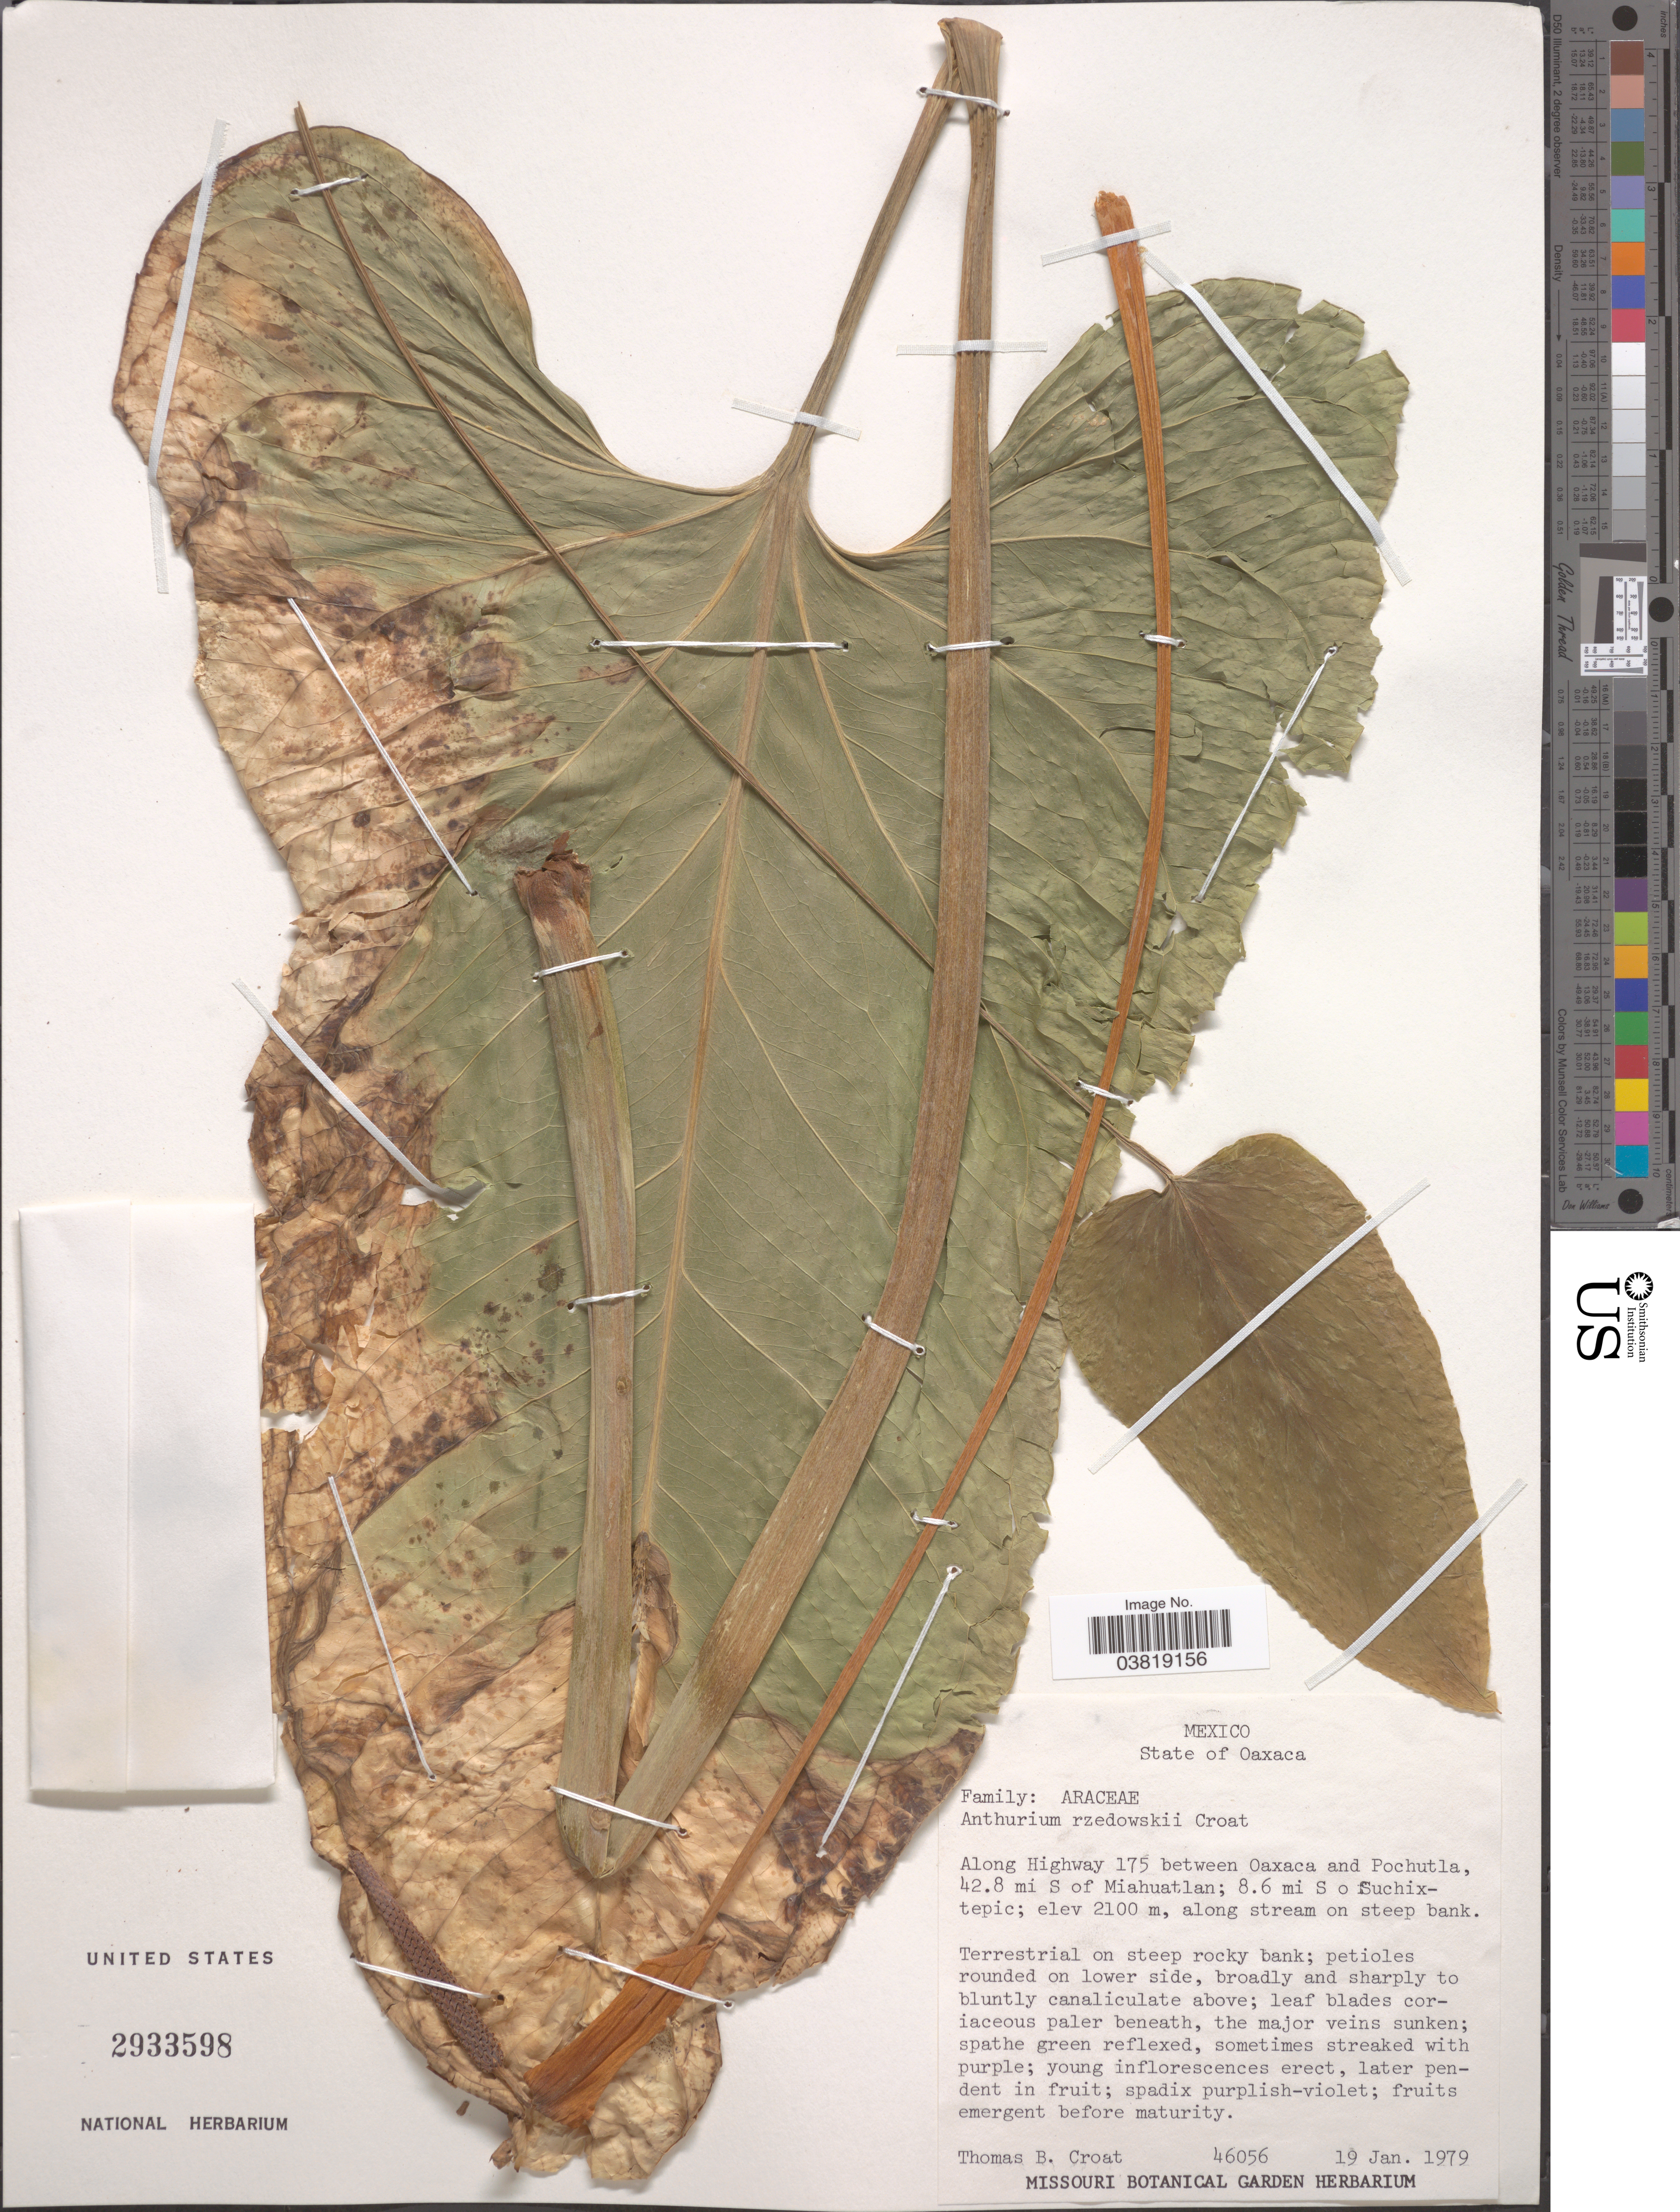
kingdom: Plantae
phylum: Tracheophyta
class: Liliopsida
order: Alismatales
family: Araceae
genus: Anthurium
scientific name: Anthurium rzedowskii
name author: Croat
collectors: T. B. Croat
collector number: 46056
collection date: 1979-01-19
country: Mexico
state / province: Oaxaca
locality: Along Highway 175 between Oaxaca and Pochutla, 42.8 mi S of Miahuatlan; 8.6 mi S of Suchix-tepic; along stream on steep bank.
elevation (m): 2100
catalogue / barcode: US 2933598